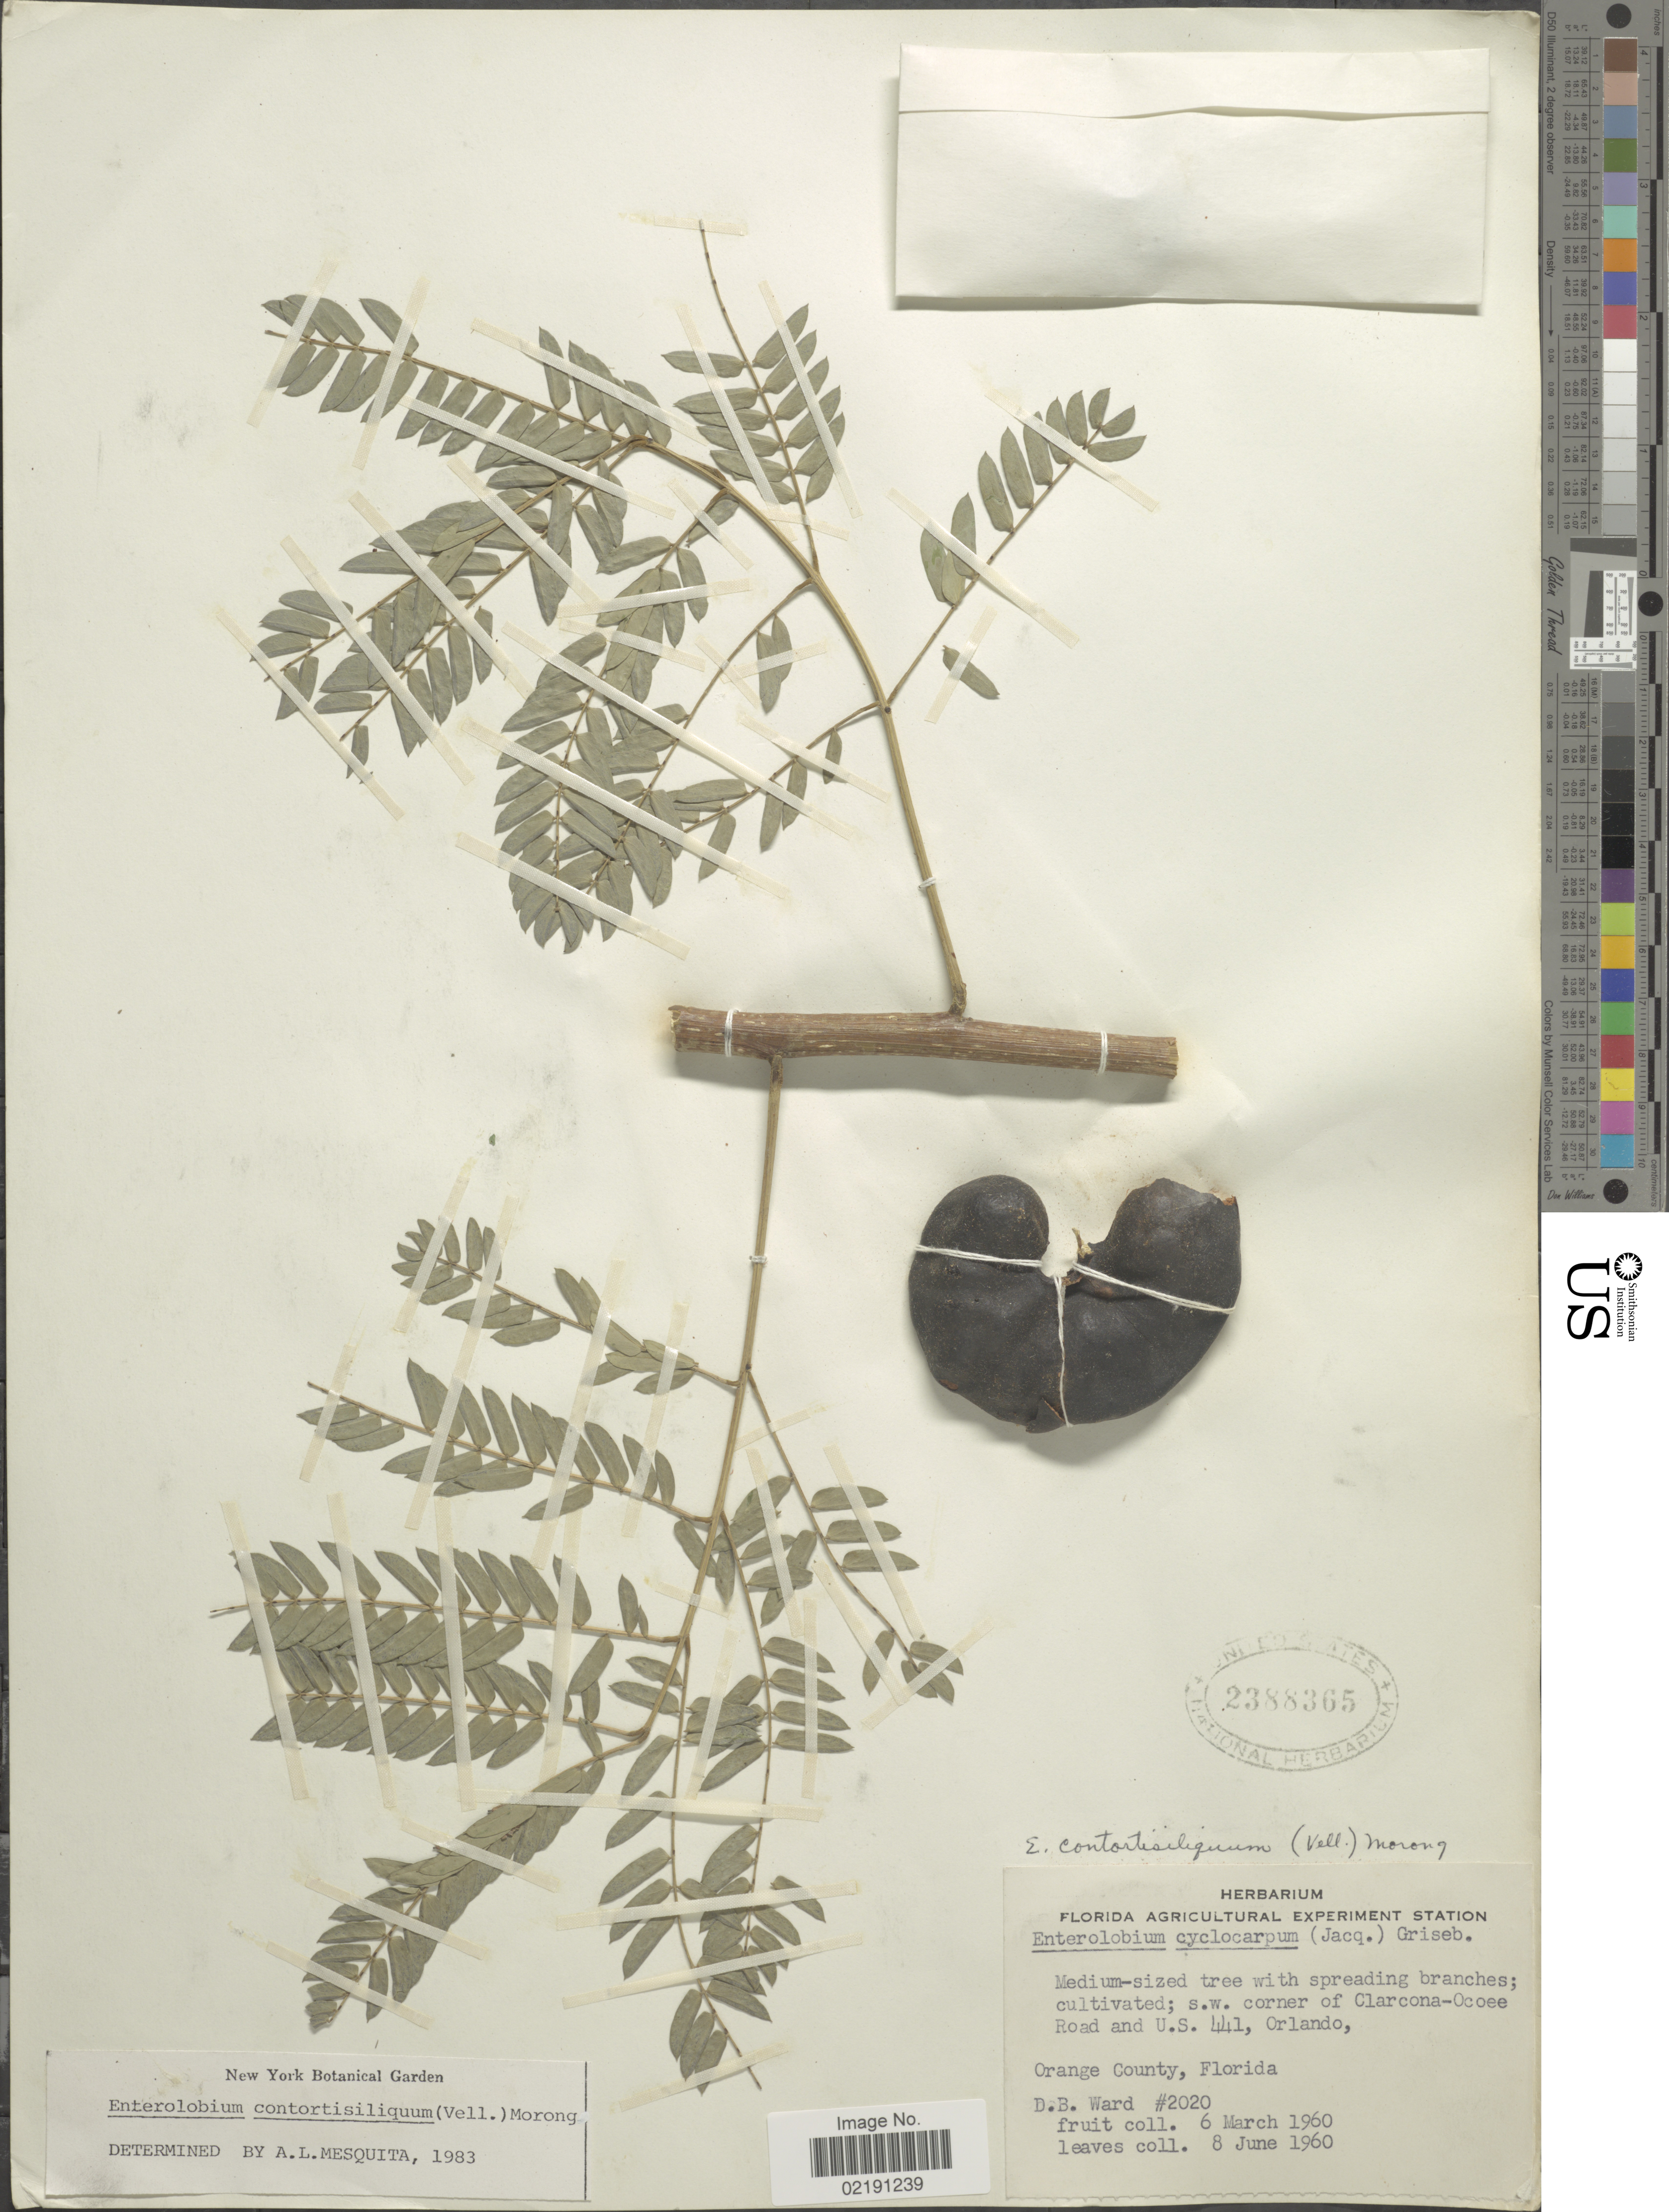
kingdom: Plantae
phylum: Tracheophyta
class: Magnoliopsida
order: Fabales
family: Fabaceae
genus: Enterolobium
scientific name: Enterolobium contortisiliquum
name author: (Vell.) Morong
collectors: D. B. Ward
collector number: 2020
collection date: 1960-03-06/1960-06-08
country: United States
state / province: Florida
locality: Cultivated; s.w. corner Clarcona-Ocoee Road and U.S. 441, Orlando. Orange County, Florida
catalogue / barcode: US 2388365